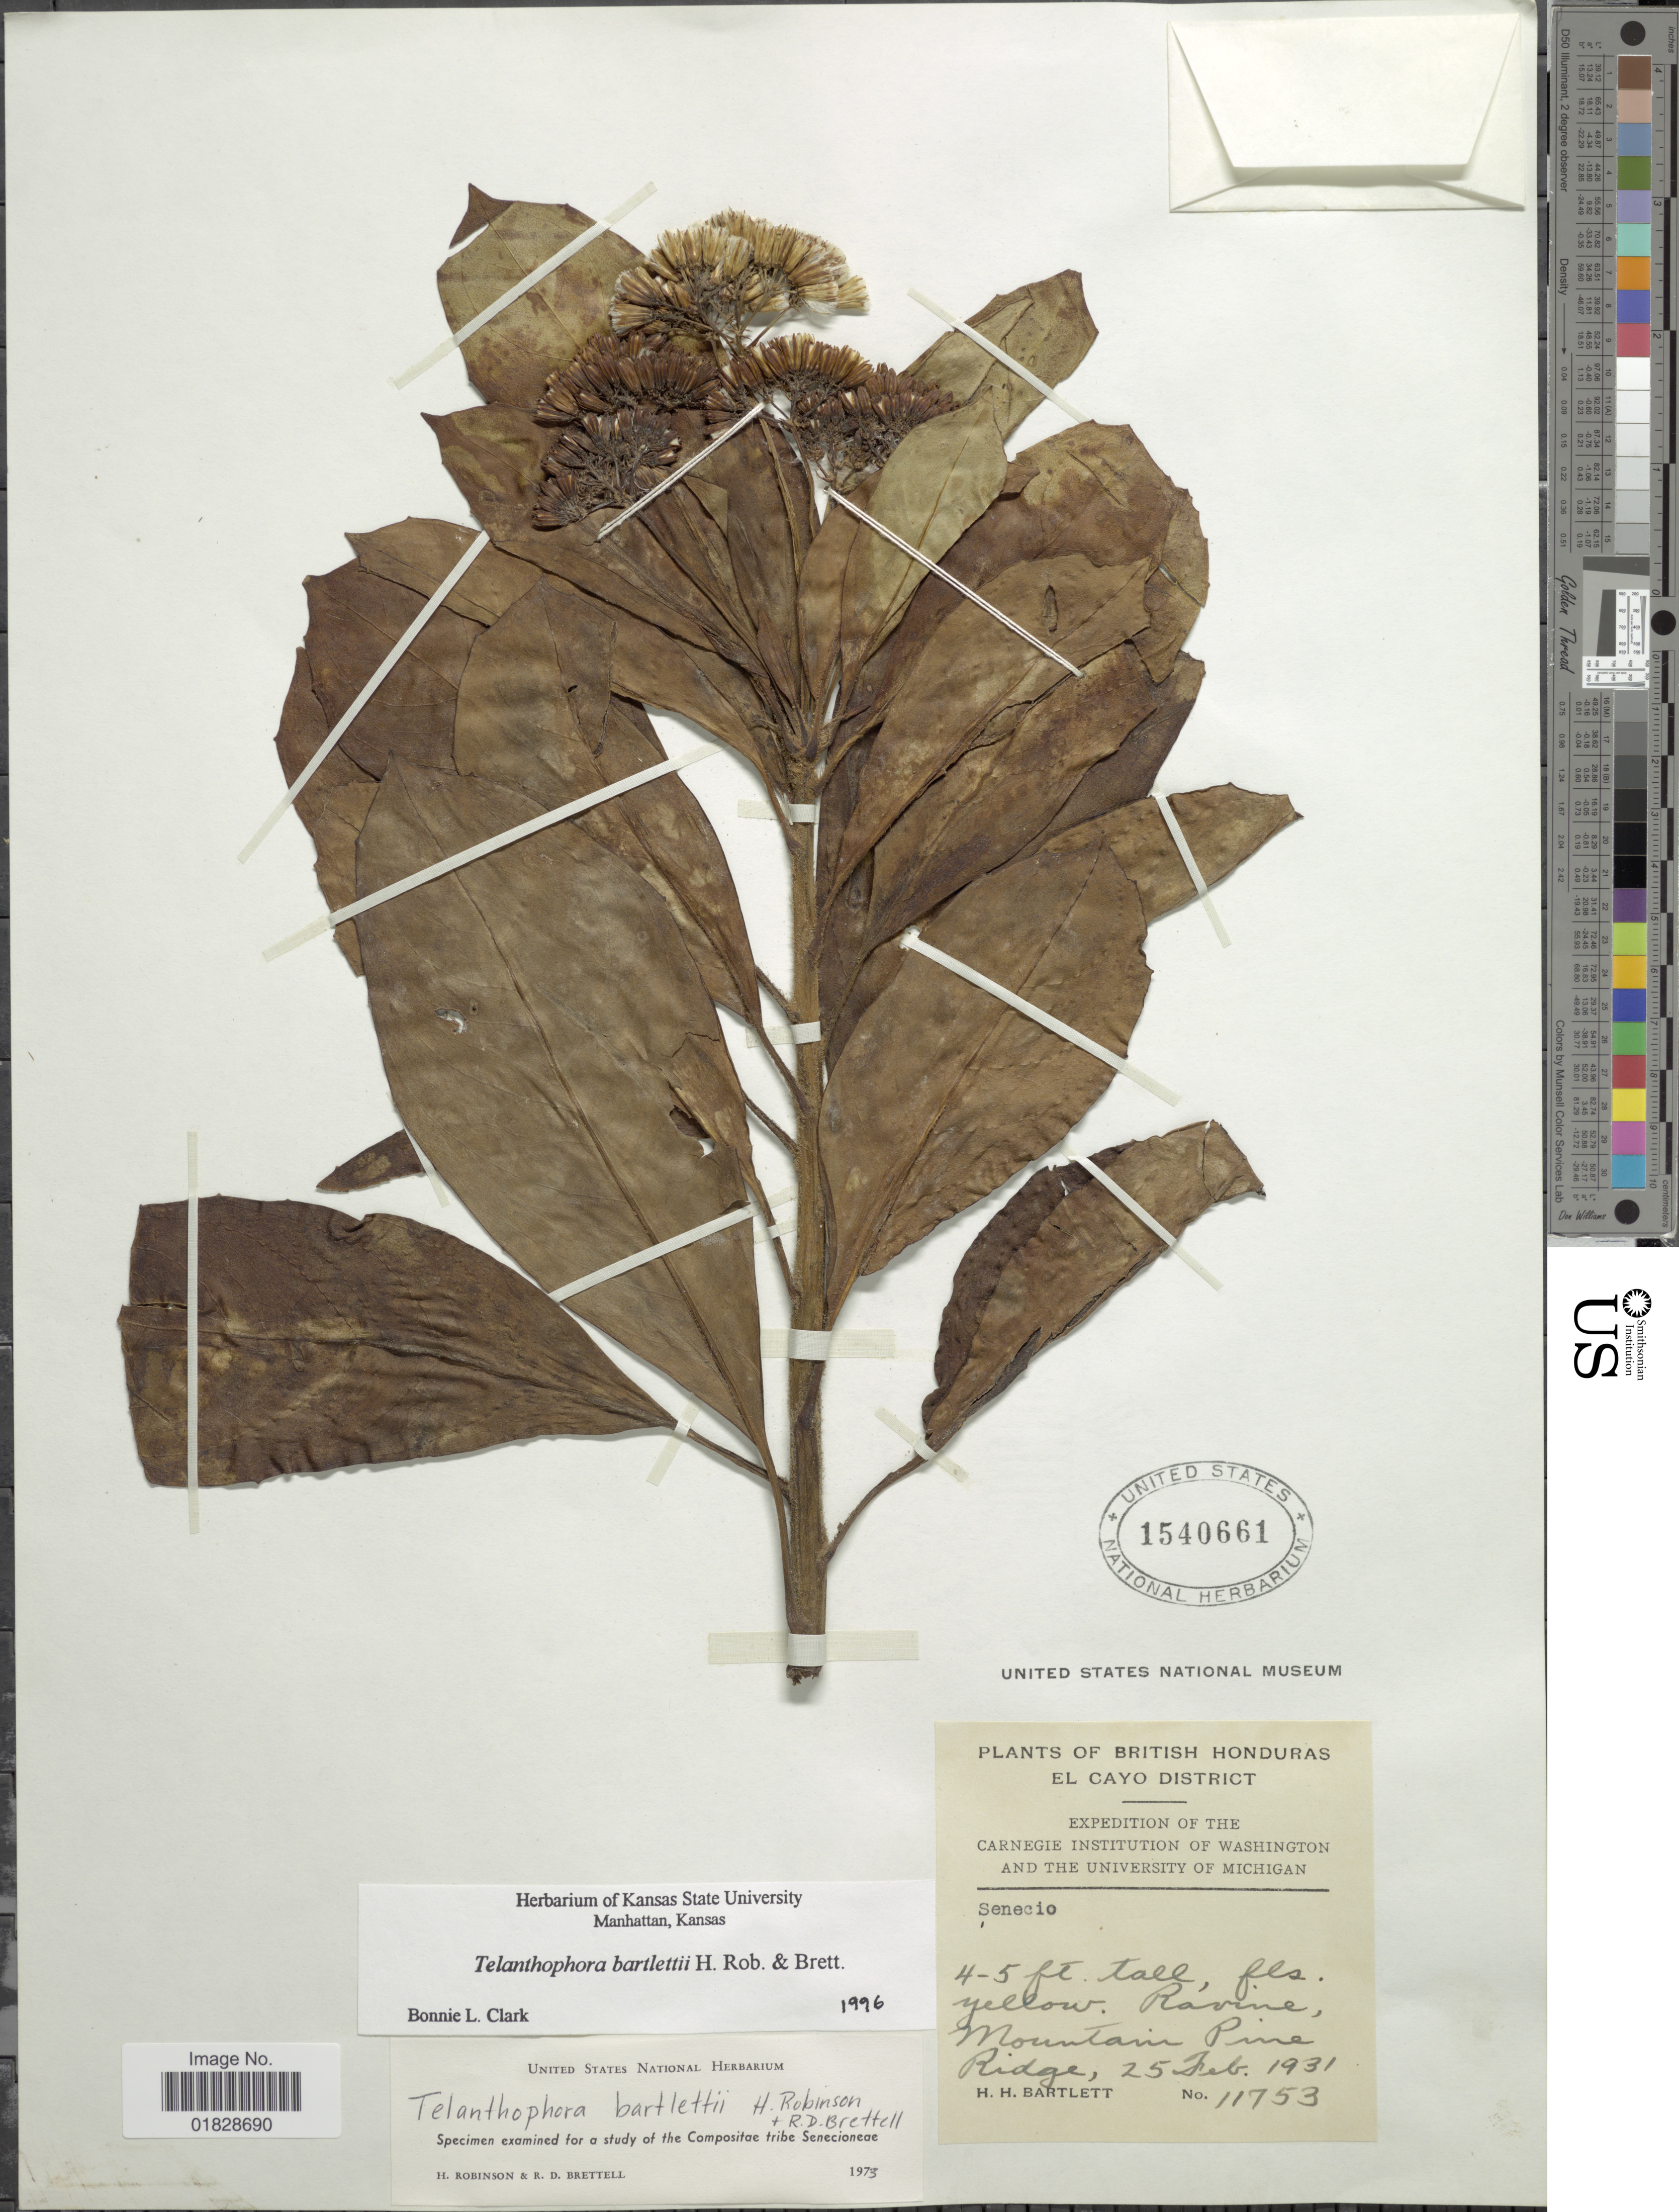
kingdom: Plantae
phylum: Tracheophyta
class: Magnoliopsida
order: Asterales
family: Asteraceae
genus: Telanthophora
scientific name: Telanthophora bartlettii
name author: H. Rob. & Brettell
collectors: H. H. Bartlett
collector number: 11753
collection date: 1931-02-25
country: Belize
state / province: Cayo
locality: British Honduras. El Cayo District. Ravine, Mountain Pine Ridge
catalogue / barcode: US 1540661